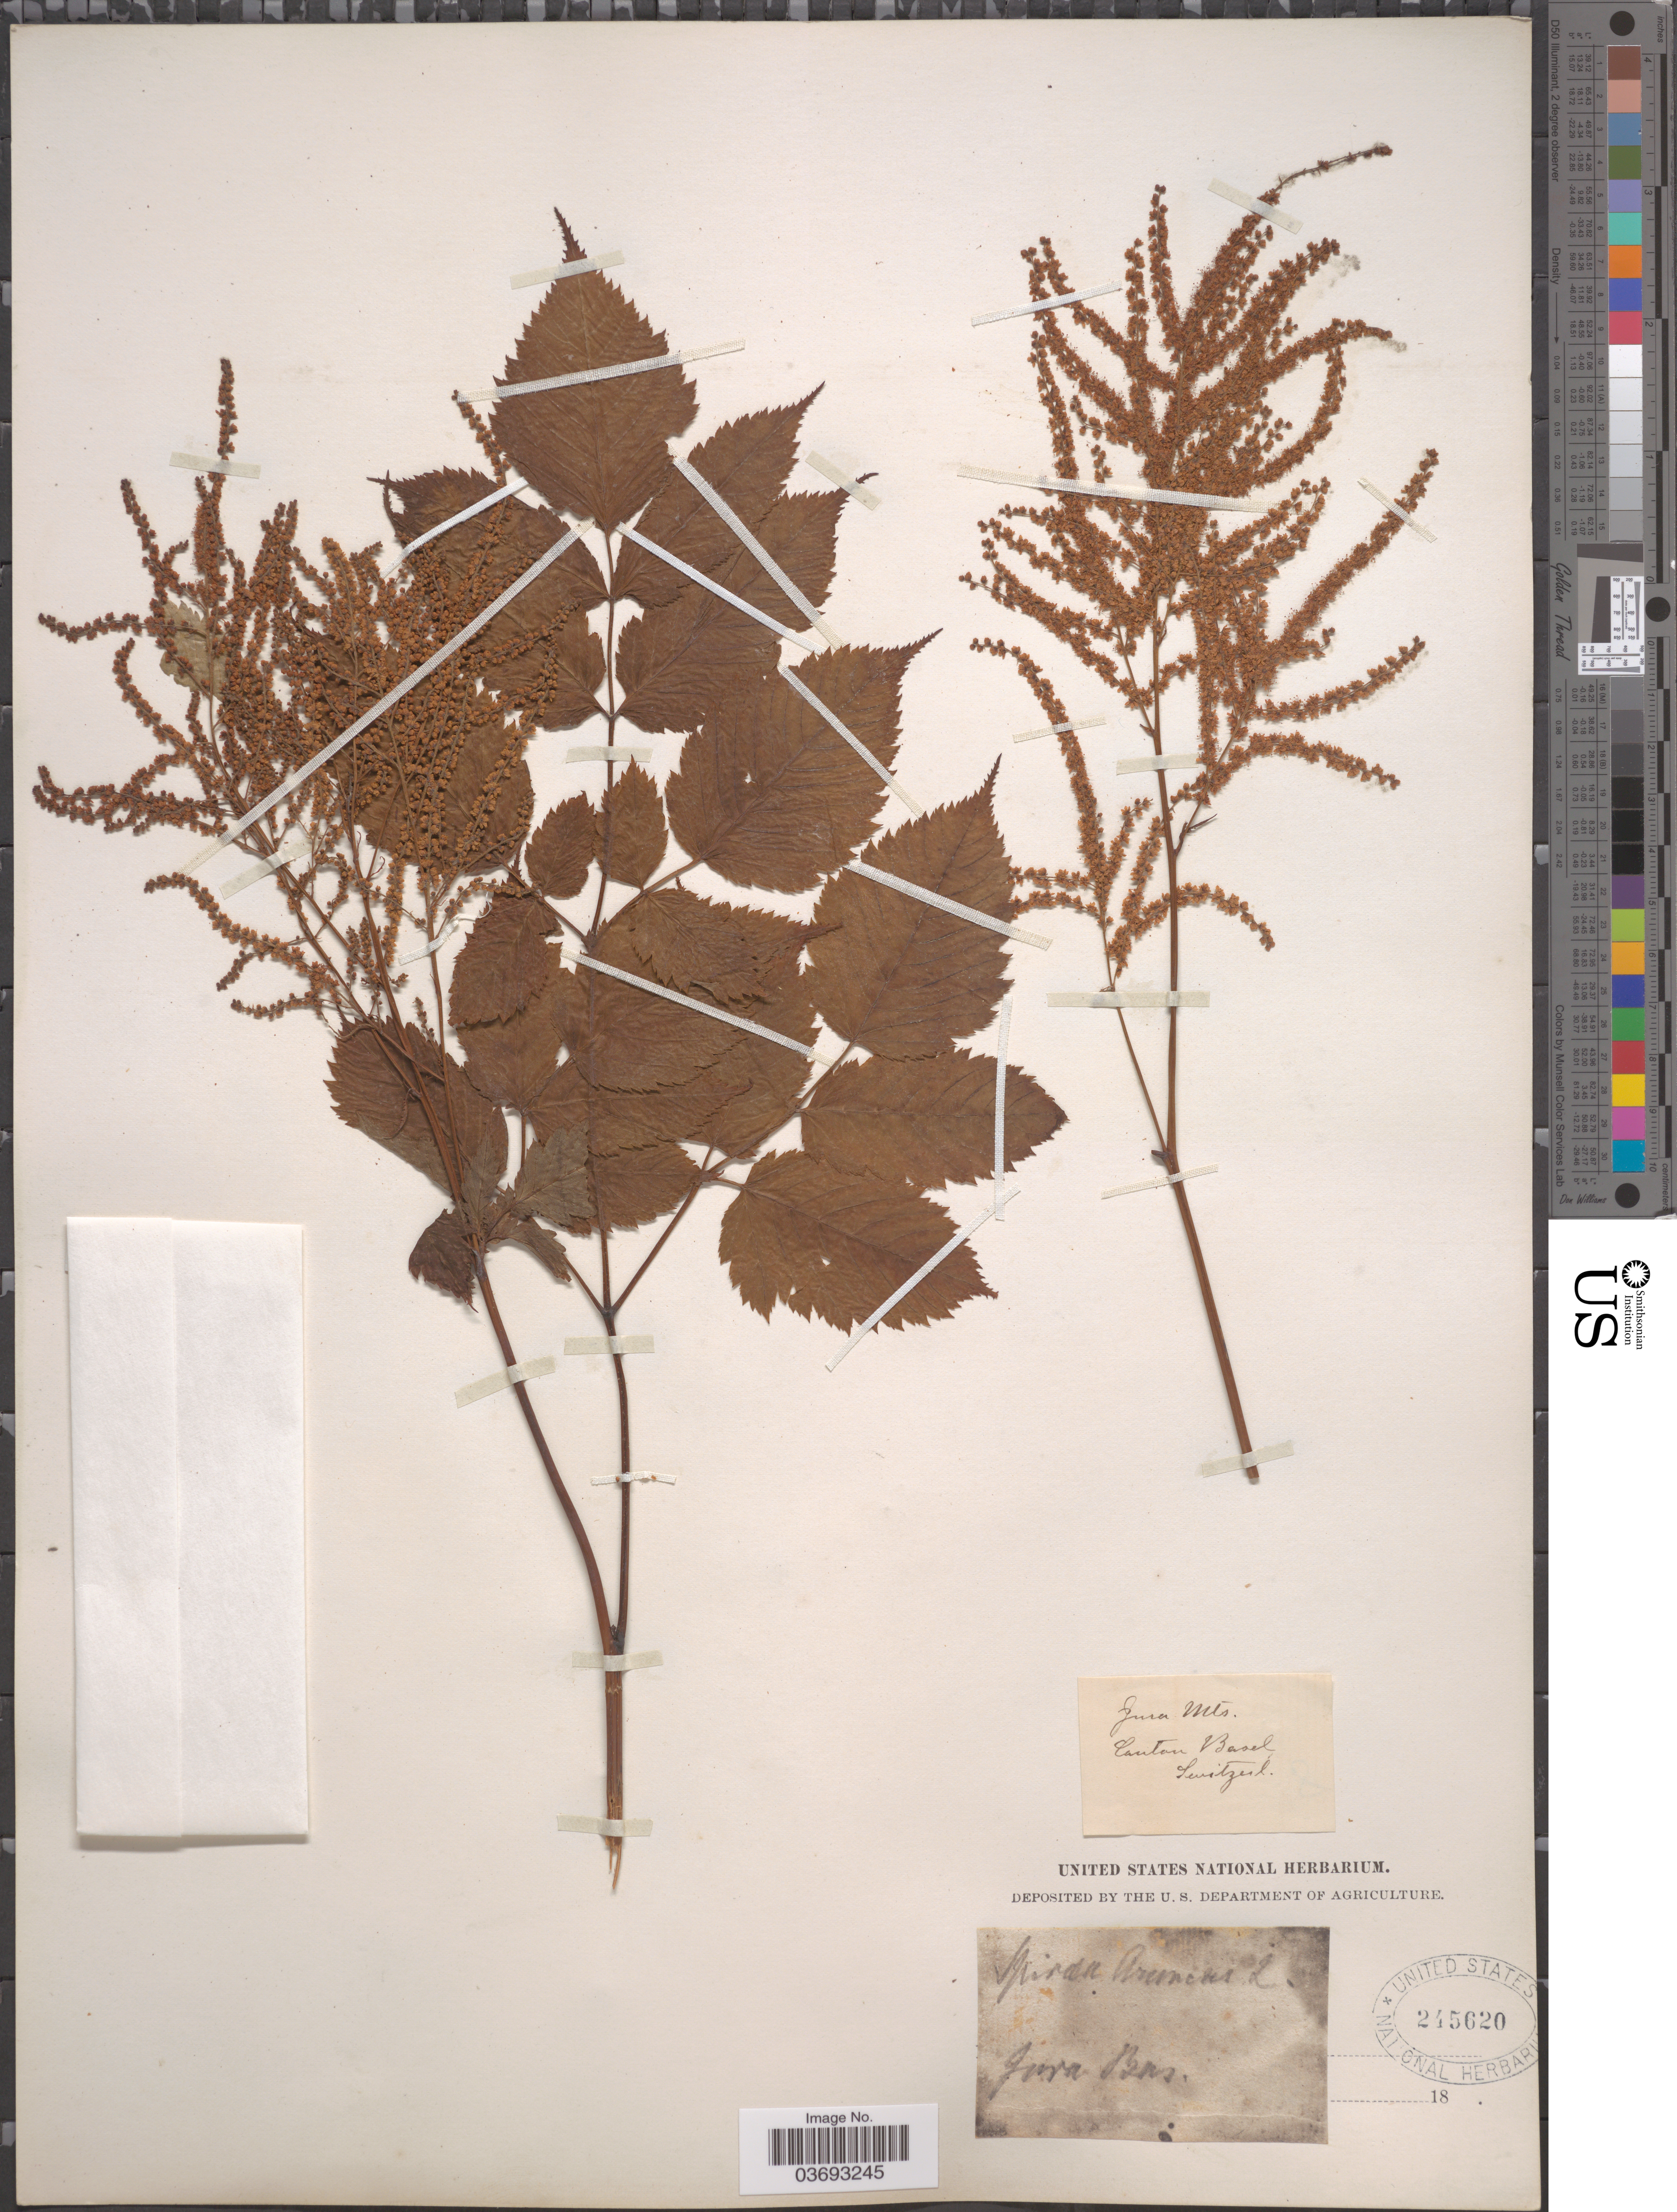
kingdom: Plantae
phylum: Tracheophyta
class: Magnoliopsida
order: Rosales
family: Rosaceae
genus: Spiraea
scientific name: Spiraea aruncus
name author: L.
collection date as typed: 18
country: Switzerland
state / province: Jura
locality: Jura Mts. Canton Basel.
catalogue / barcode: US 245620